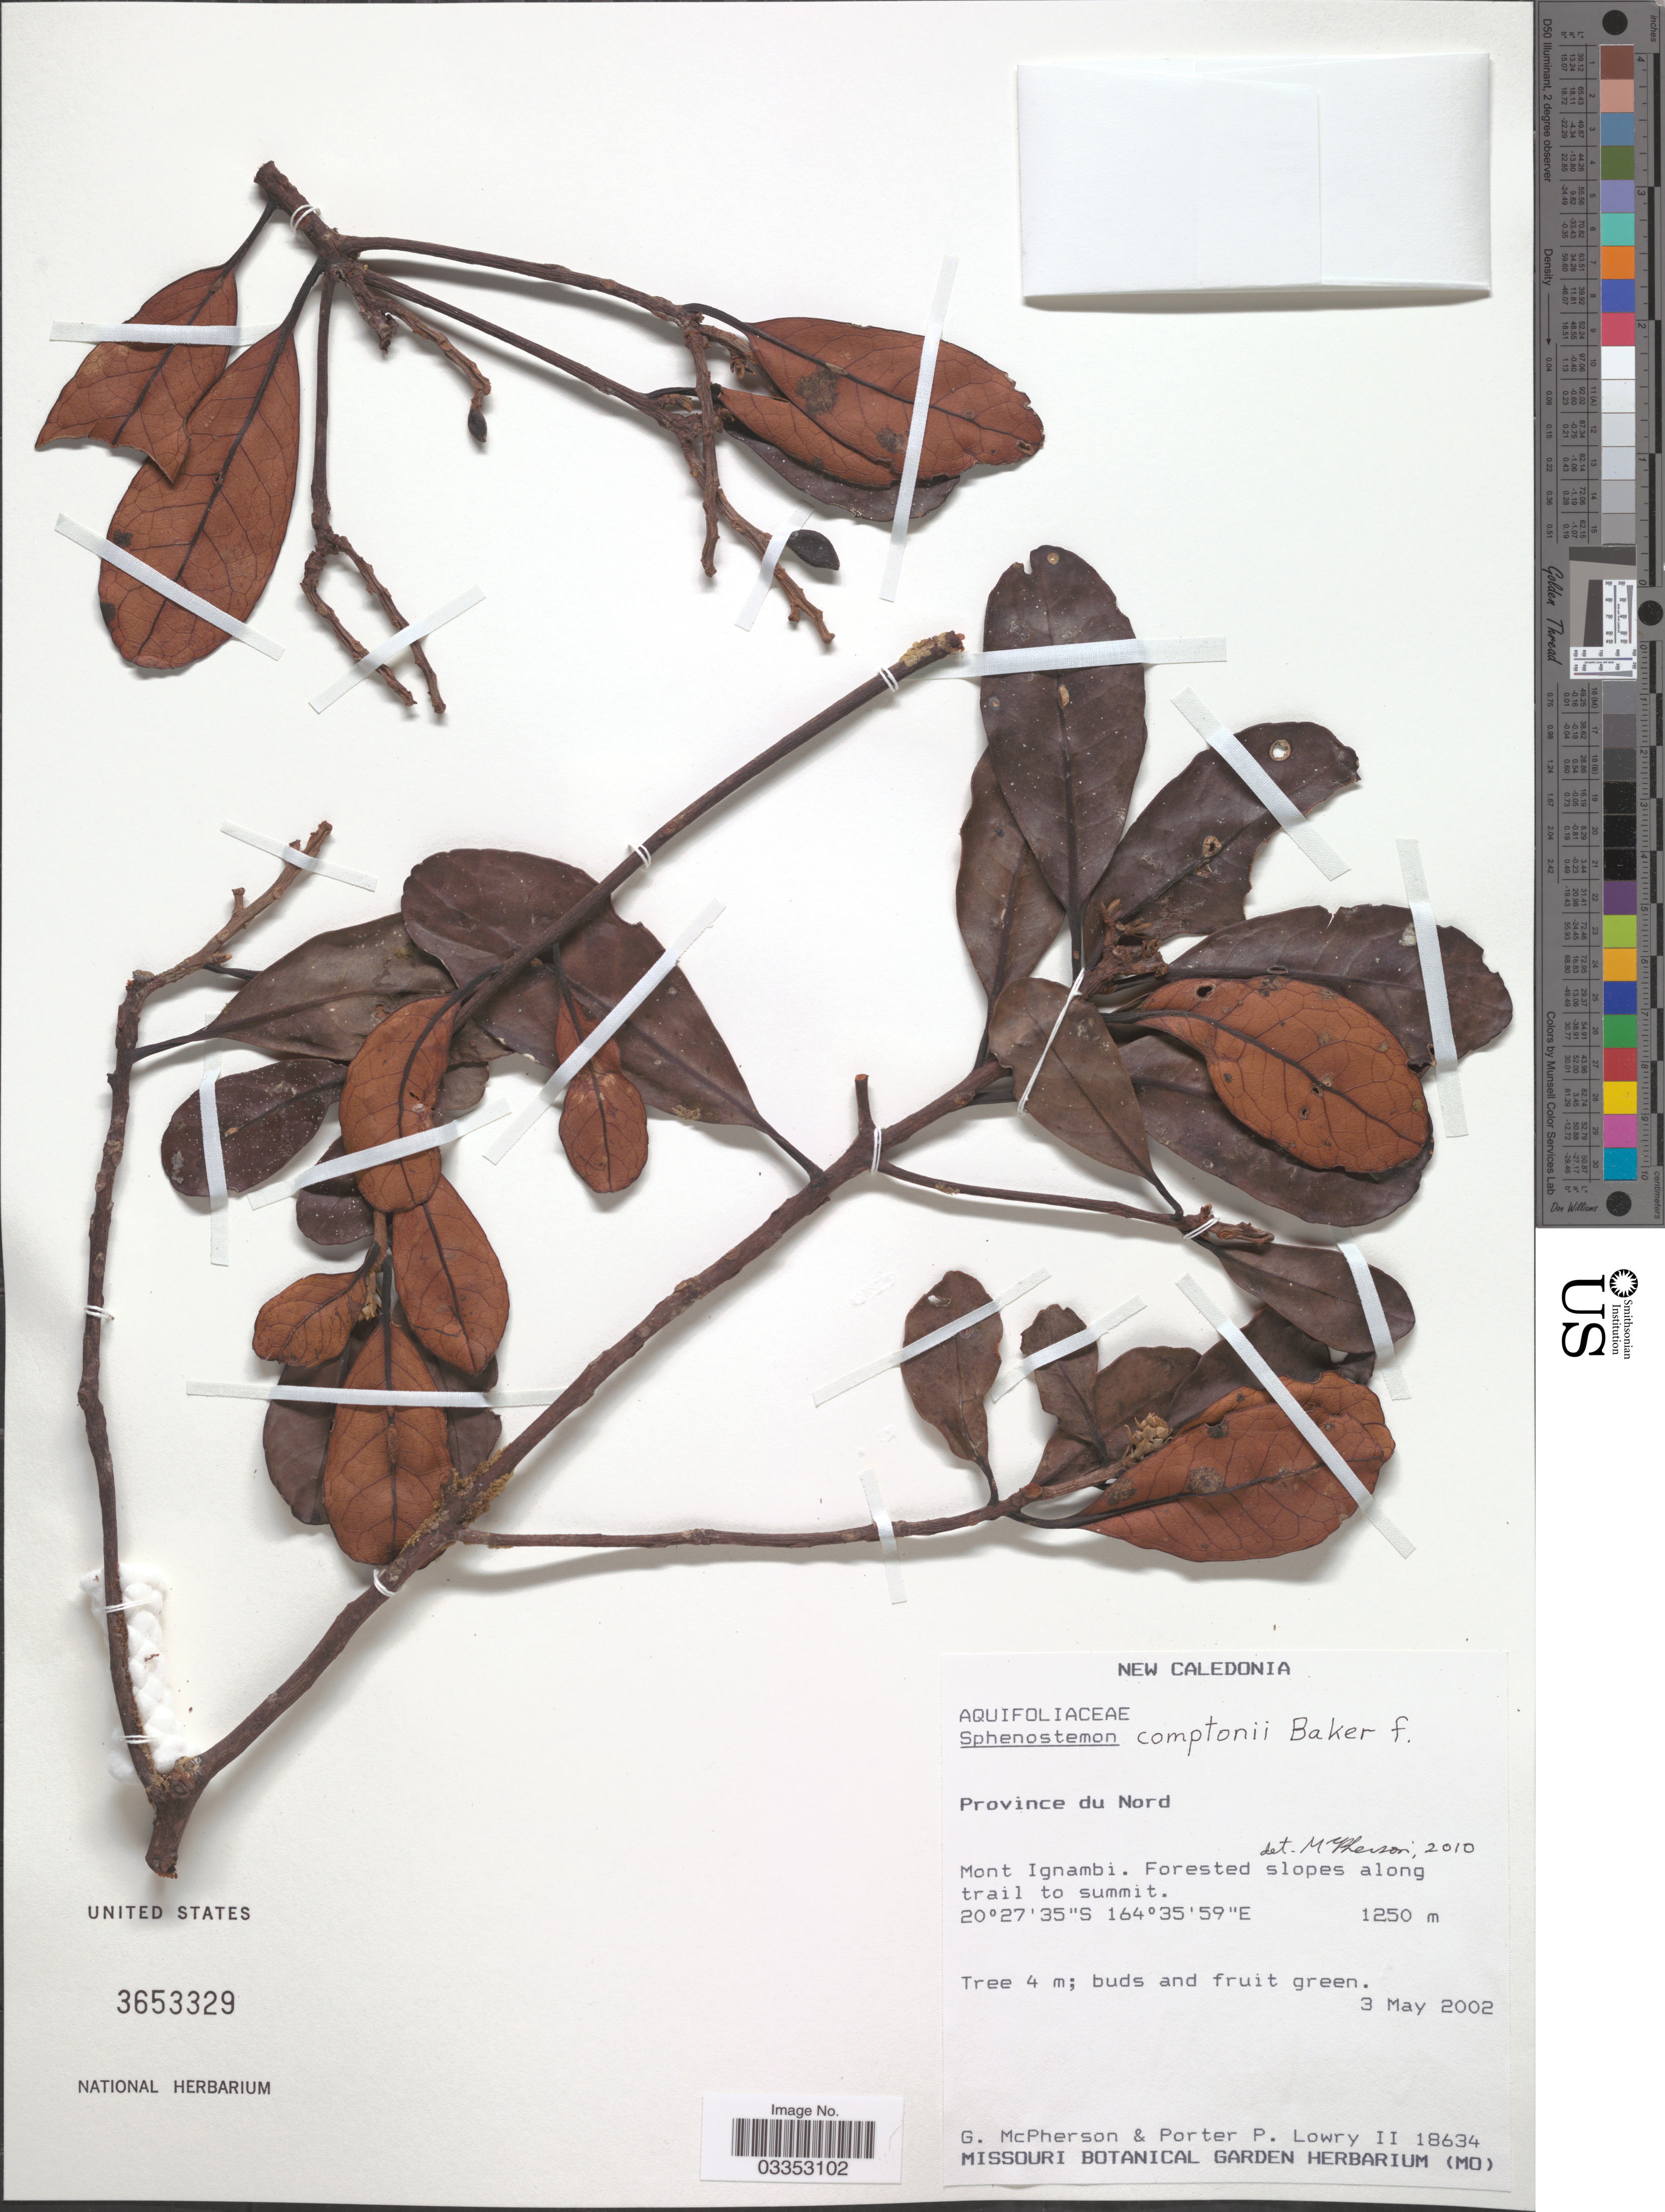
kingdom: Plantae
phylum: Tracheophyta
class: Magnoliopsida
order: Paracryphiales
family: Paracryphiaceae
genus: Sphenostemon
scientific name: Sphenostemon comptonii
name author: Baker f.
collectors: G. McPherson & P. P. Lowry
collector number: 18634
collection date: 2002-05-03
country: New Caledonia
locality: Province du Nord. Mont Ignambi. Forested slopes along trail to summit.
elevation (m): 1250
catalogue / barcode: US 3653329